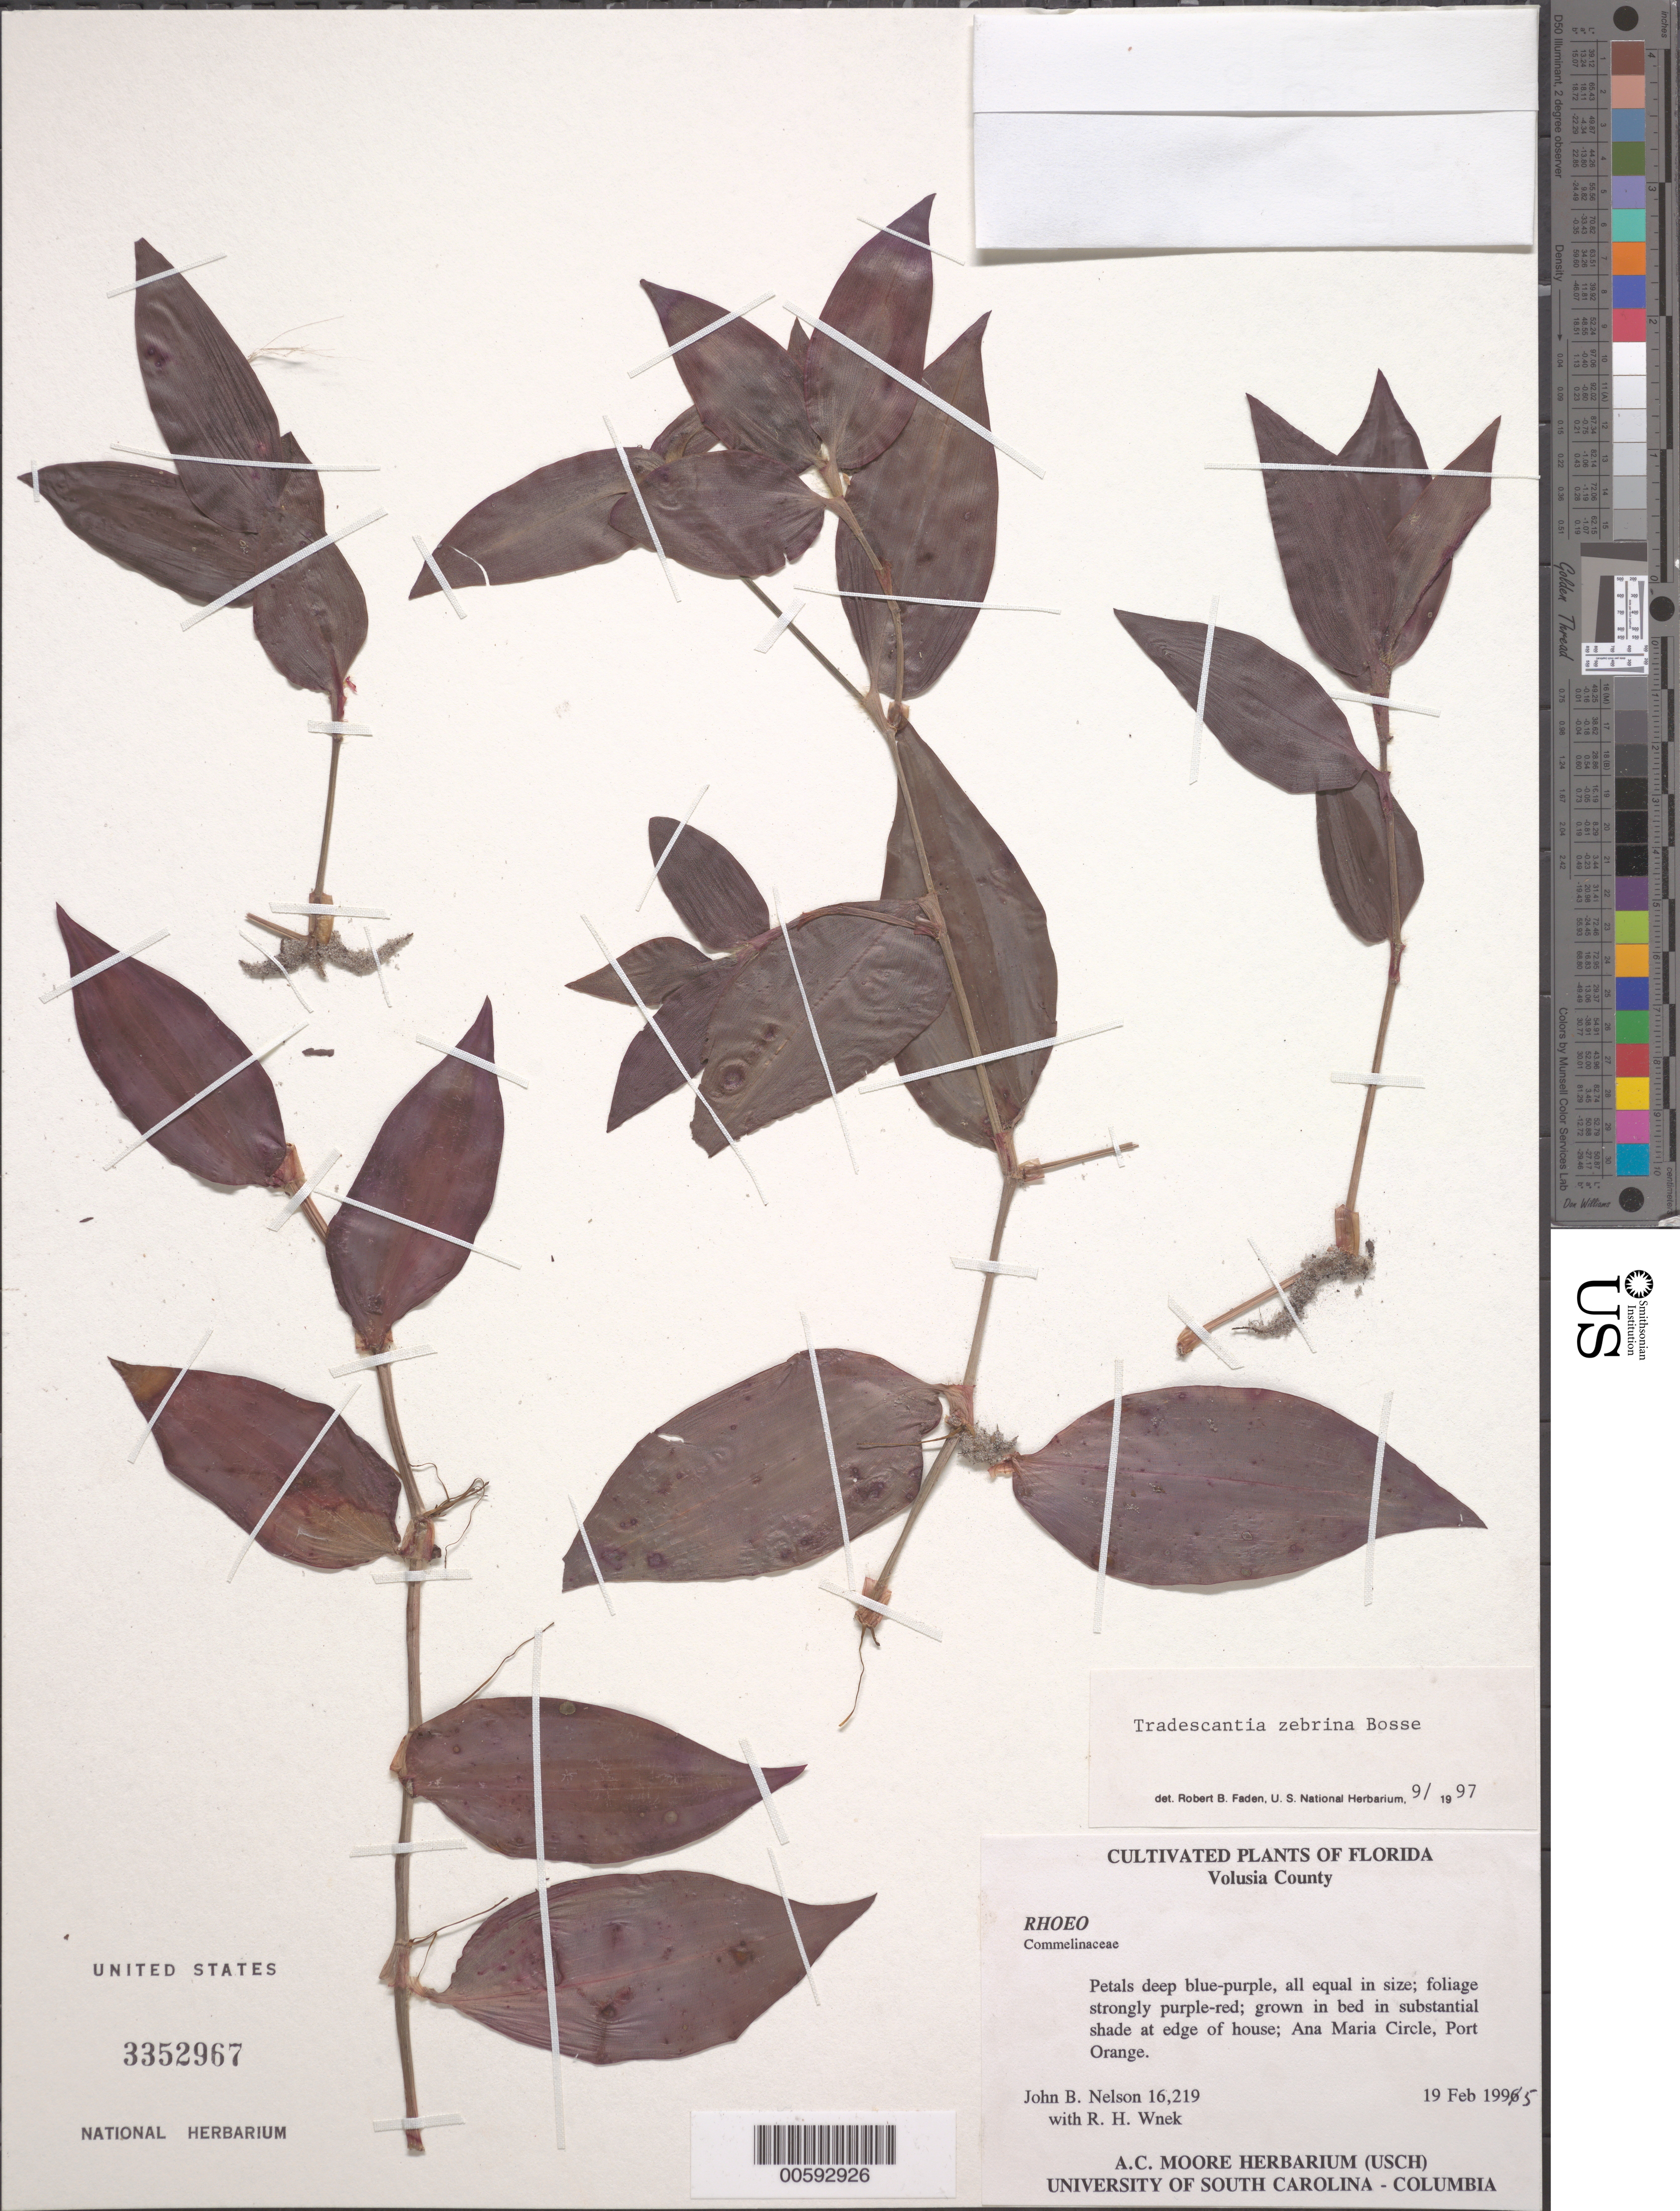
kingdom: Plantae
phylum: Tracheophyta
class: Liliopsida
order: Commelinales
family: Commelinaceae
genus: Tradescantia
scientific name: Tradescantia zebrina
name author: Bosse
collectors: J. B. Nelson & R. Wnek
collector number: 16219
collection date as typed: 19 Feb 1995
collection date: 1995-02-19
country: United States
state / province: Florida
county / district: Volusia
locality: Ana maria circle, port orange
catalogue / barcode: US 3352967